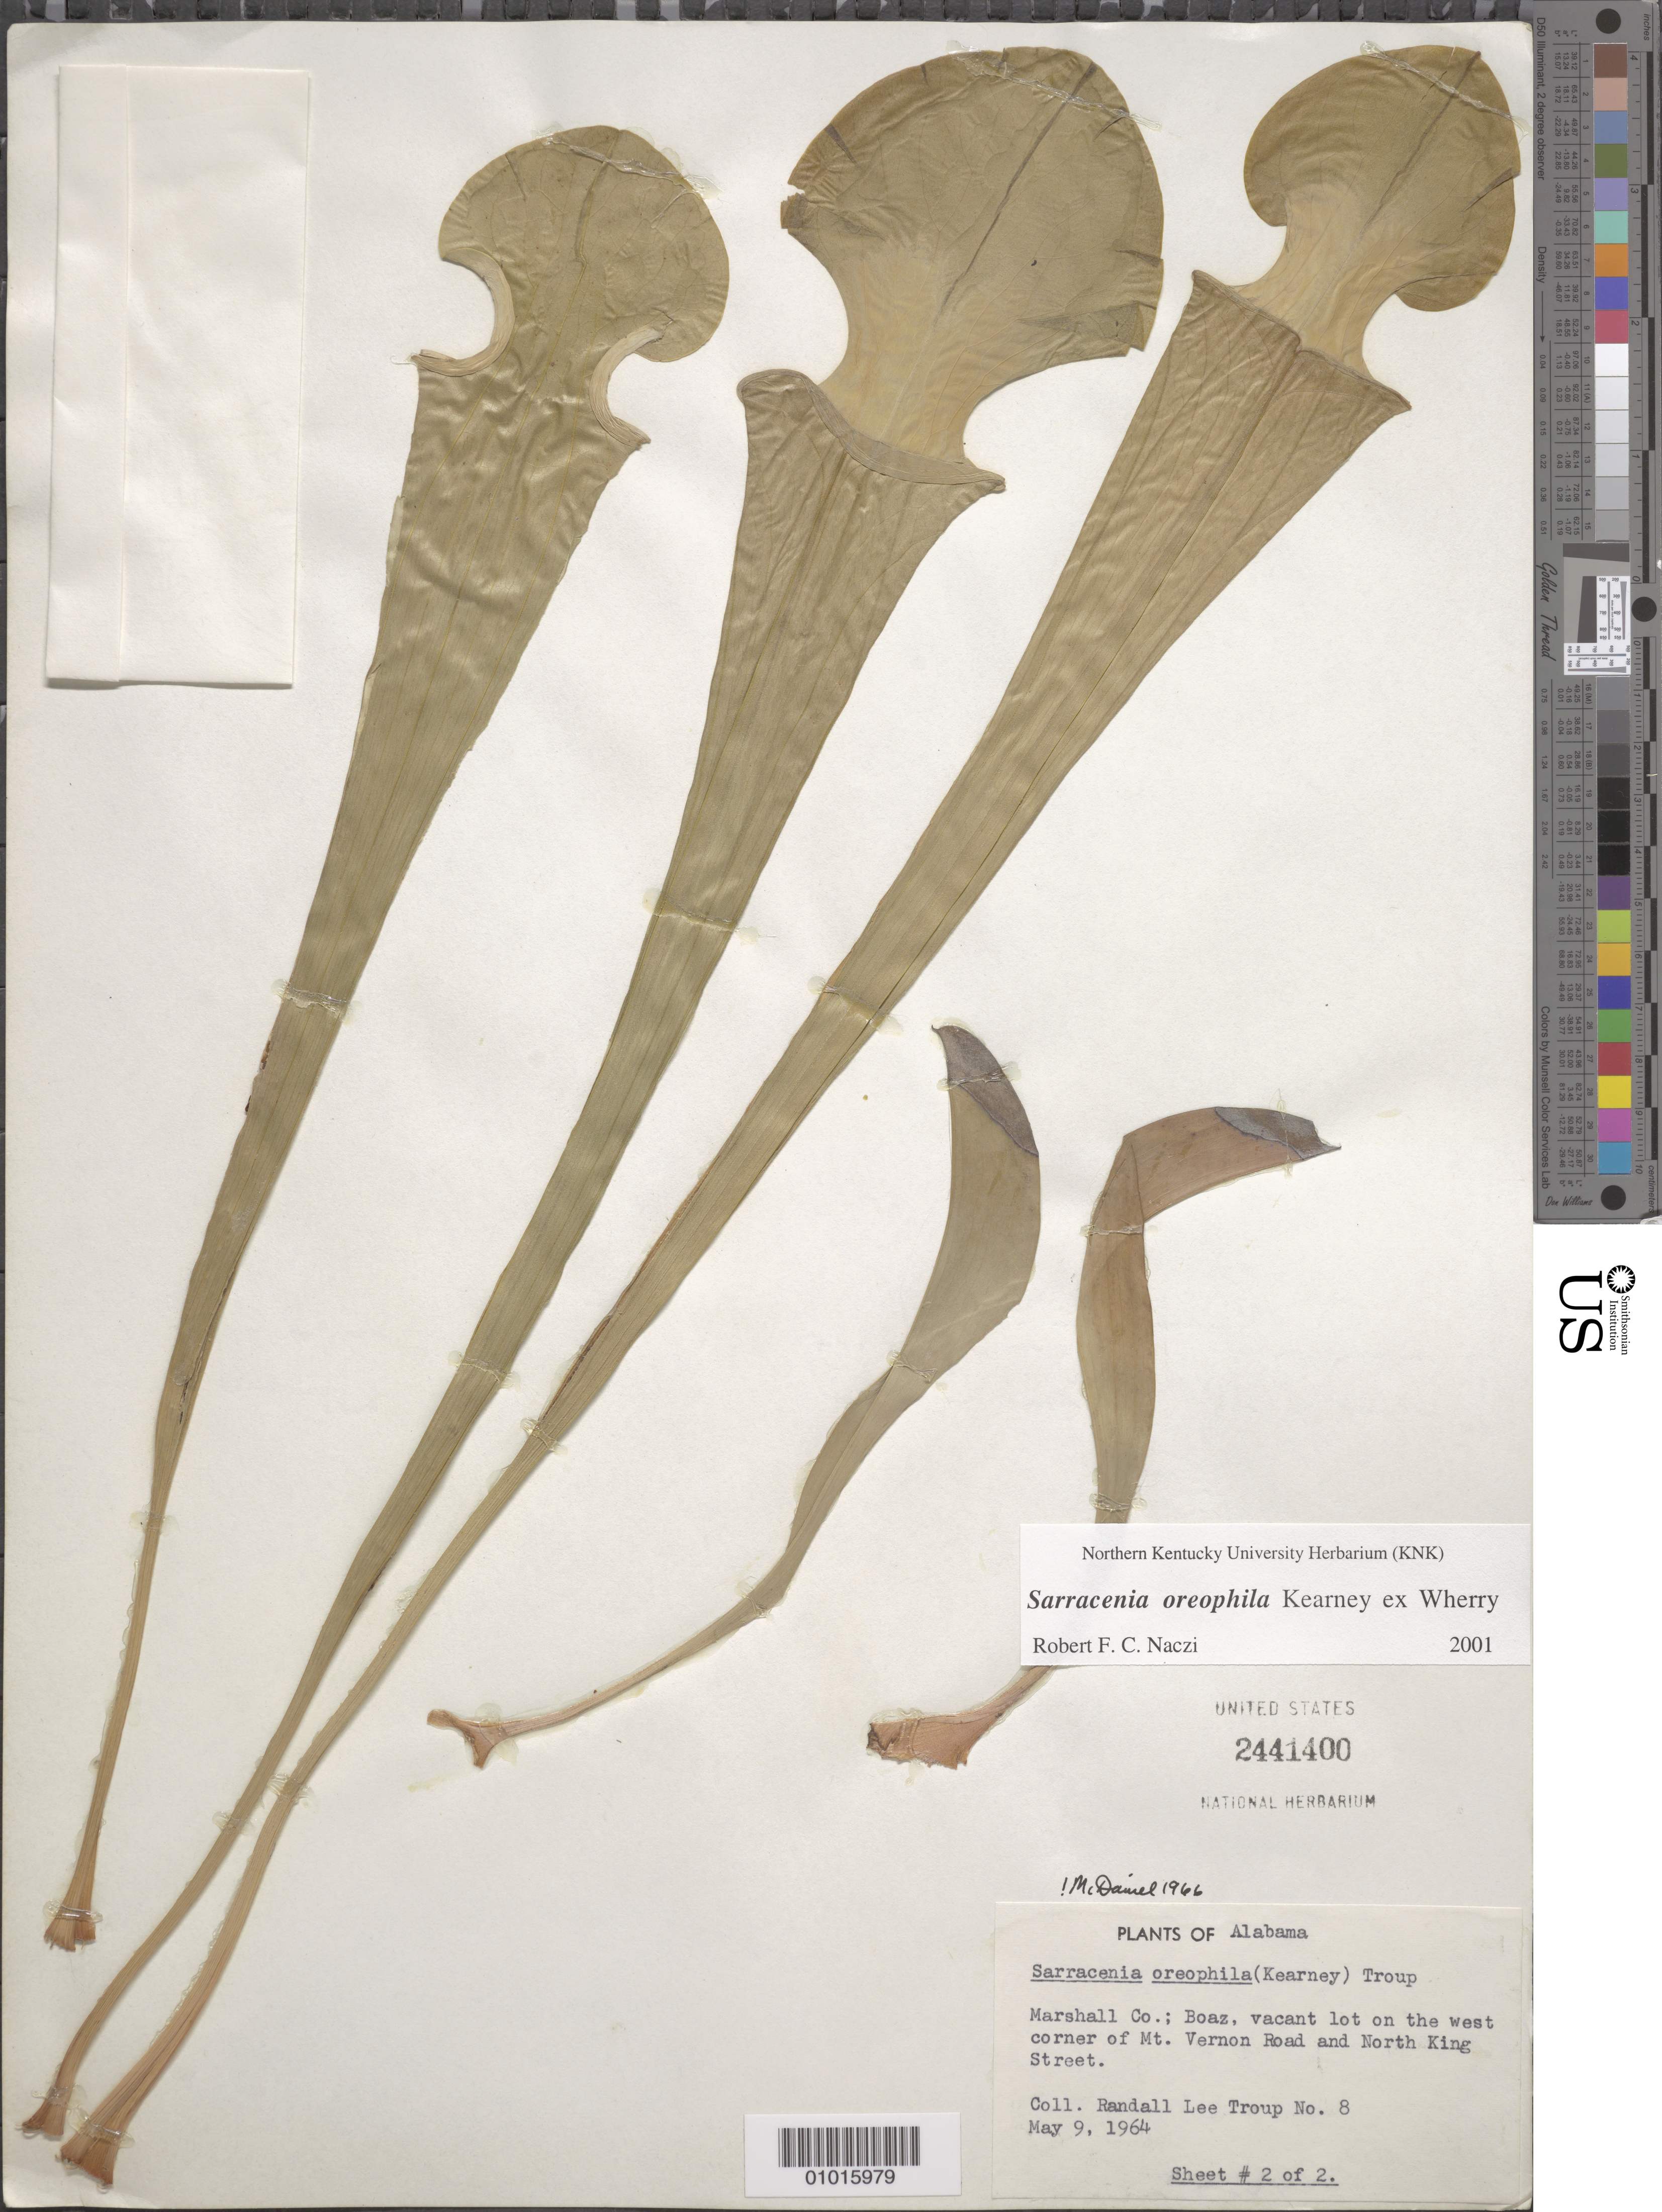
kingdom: Plantae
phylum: Tracheophyta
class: Magnoliopsida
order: Ericales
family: Sarraceniaceae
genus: Sarracenia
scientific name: Sarracenia oreophila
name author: Kearney ex Wherry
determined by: Naczi, R. F. C.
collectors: R. Troup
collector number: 8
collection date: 1964-05-09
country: United States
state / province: Alabama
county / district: Marshall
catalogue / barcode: US 2441400